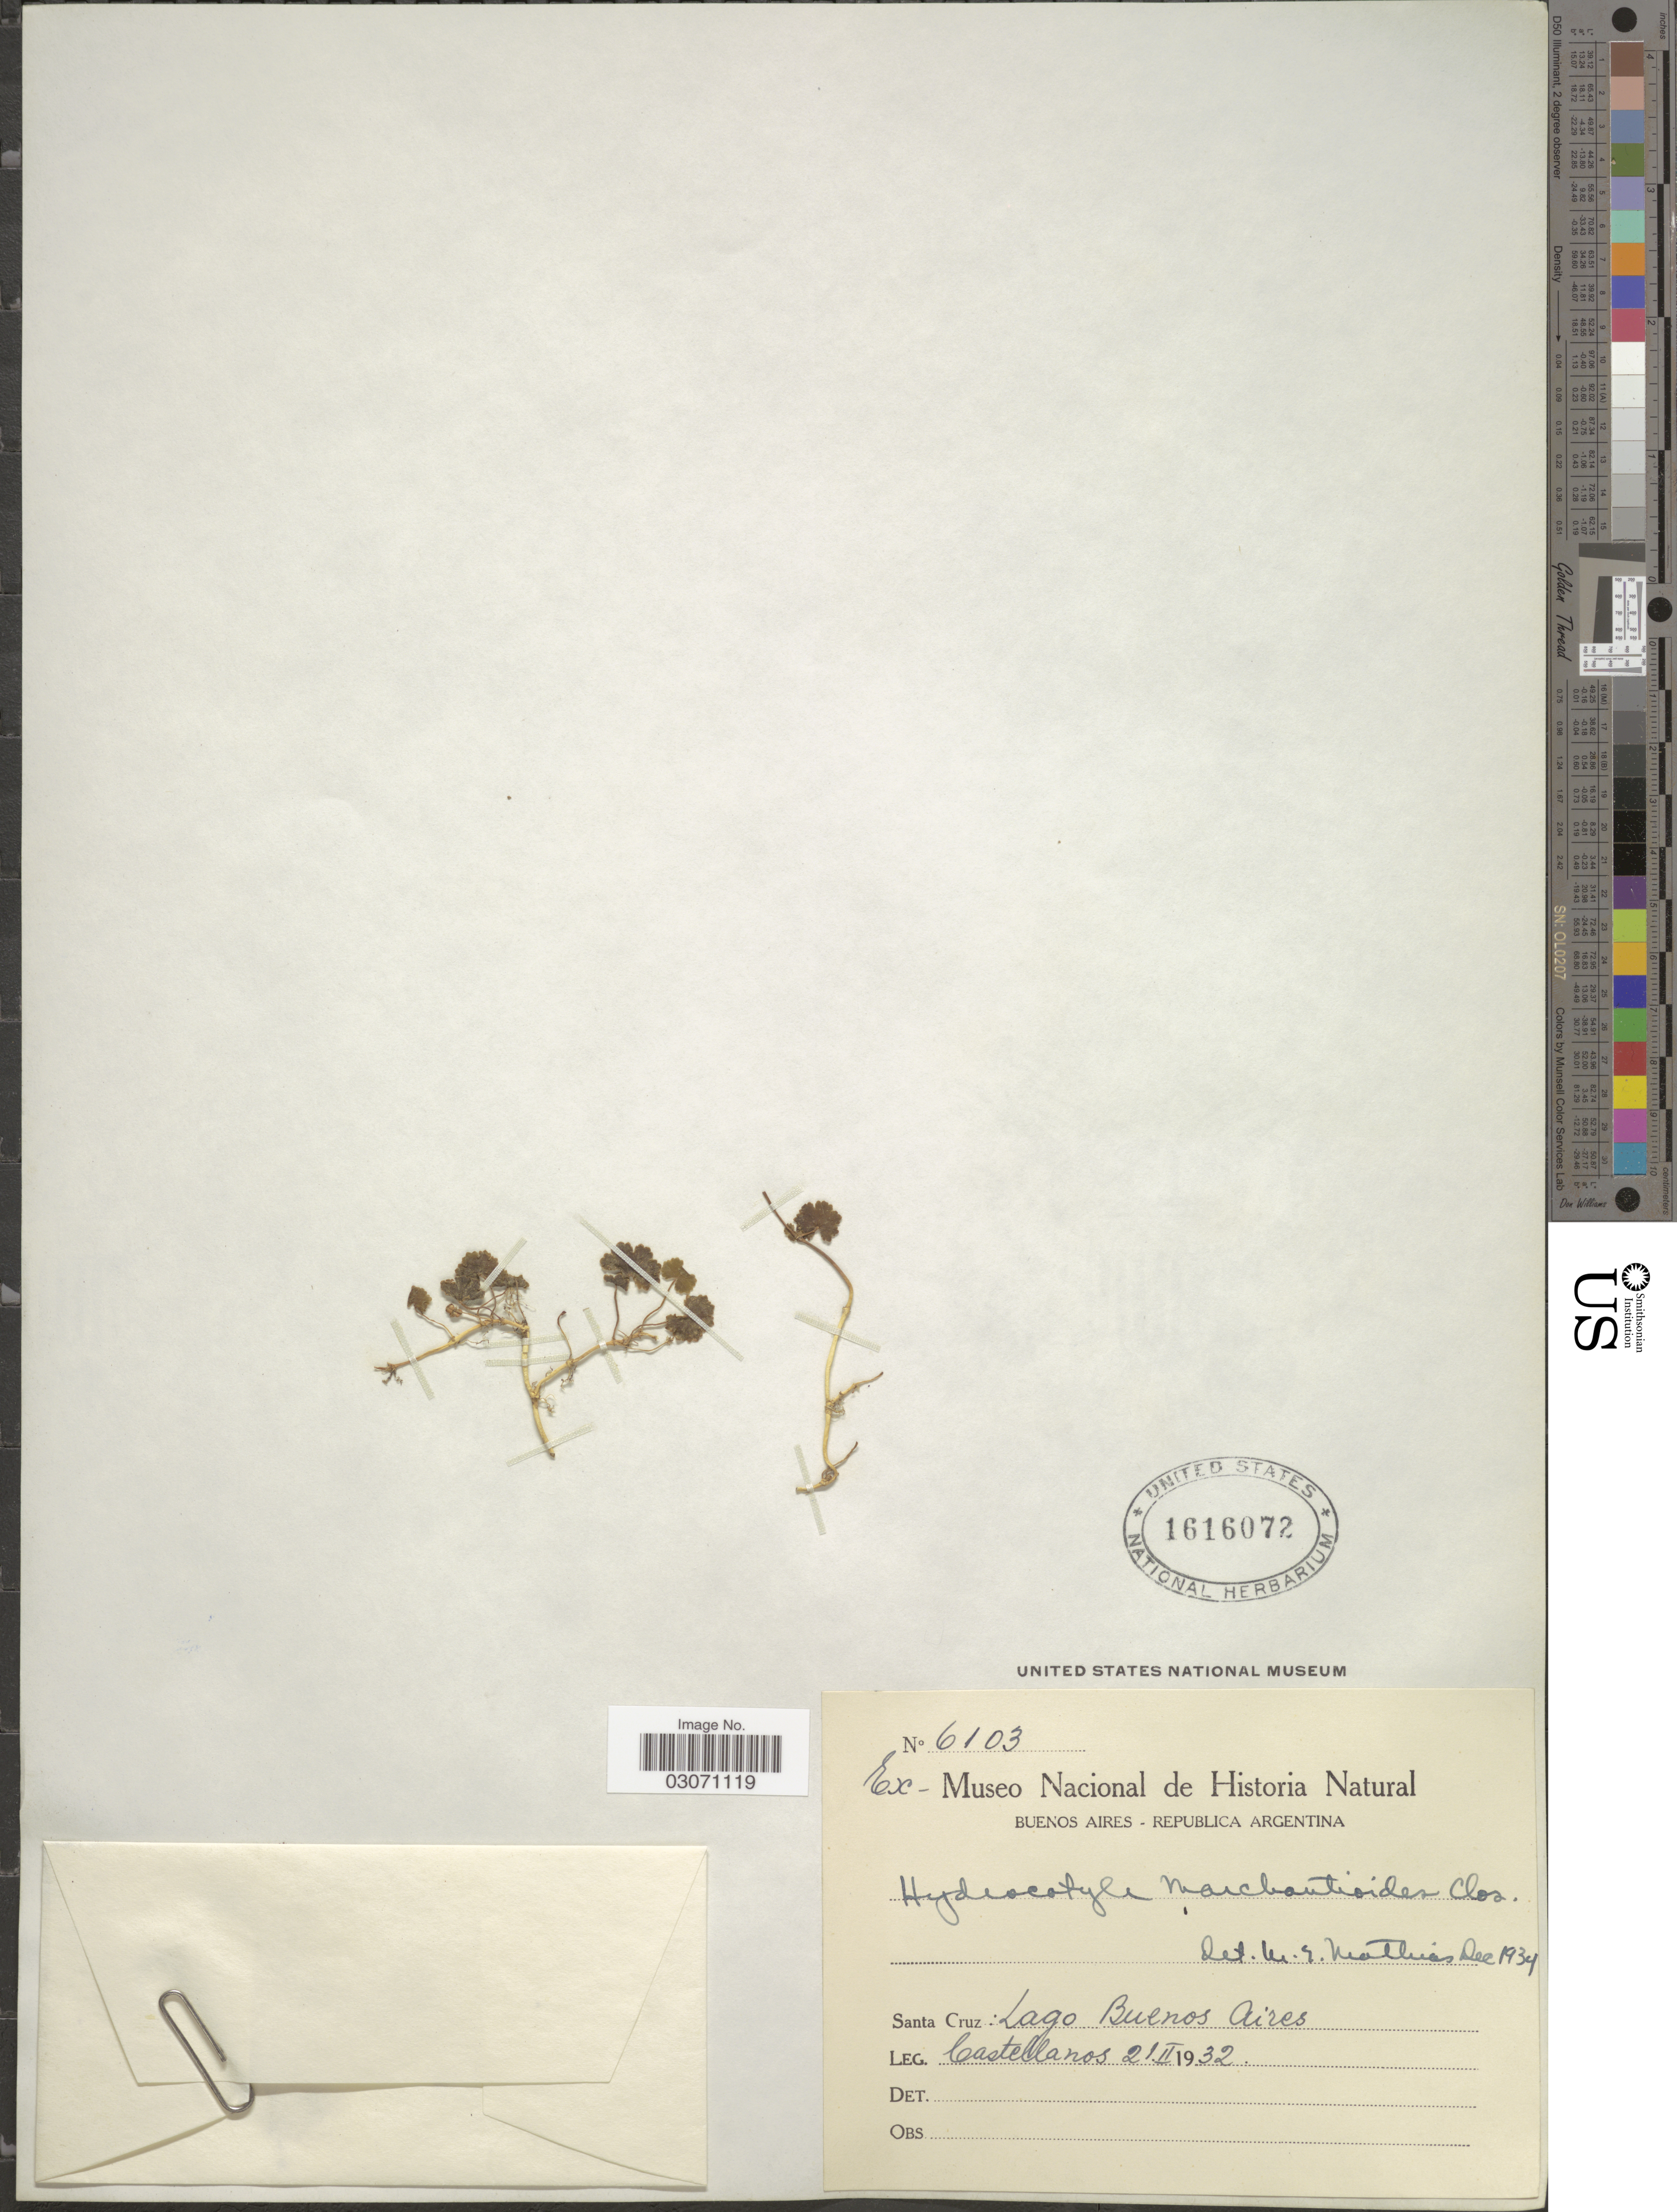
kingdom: Plantae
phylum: Tracheophyta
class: Magnoliopsida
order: Apiales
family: Araliaceae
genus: Hydrocotyle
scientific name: Hydrocotyle marchantioides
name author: Clos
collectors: -- Castellanos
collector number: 6103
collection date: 1932-02-21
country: Argentina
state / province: Santa Cruz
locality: Santa Cruz: Lago Buenos Aires.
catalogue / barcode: US 1616072